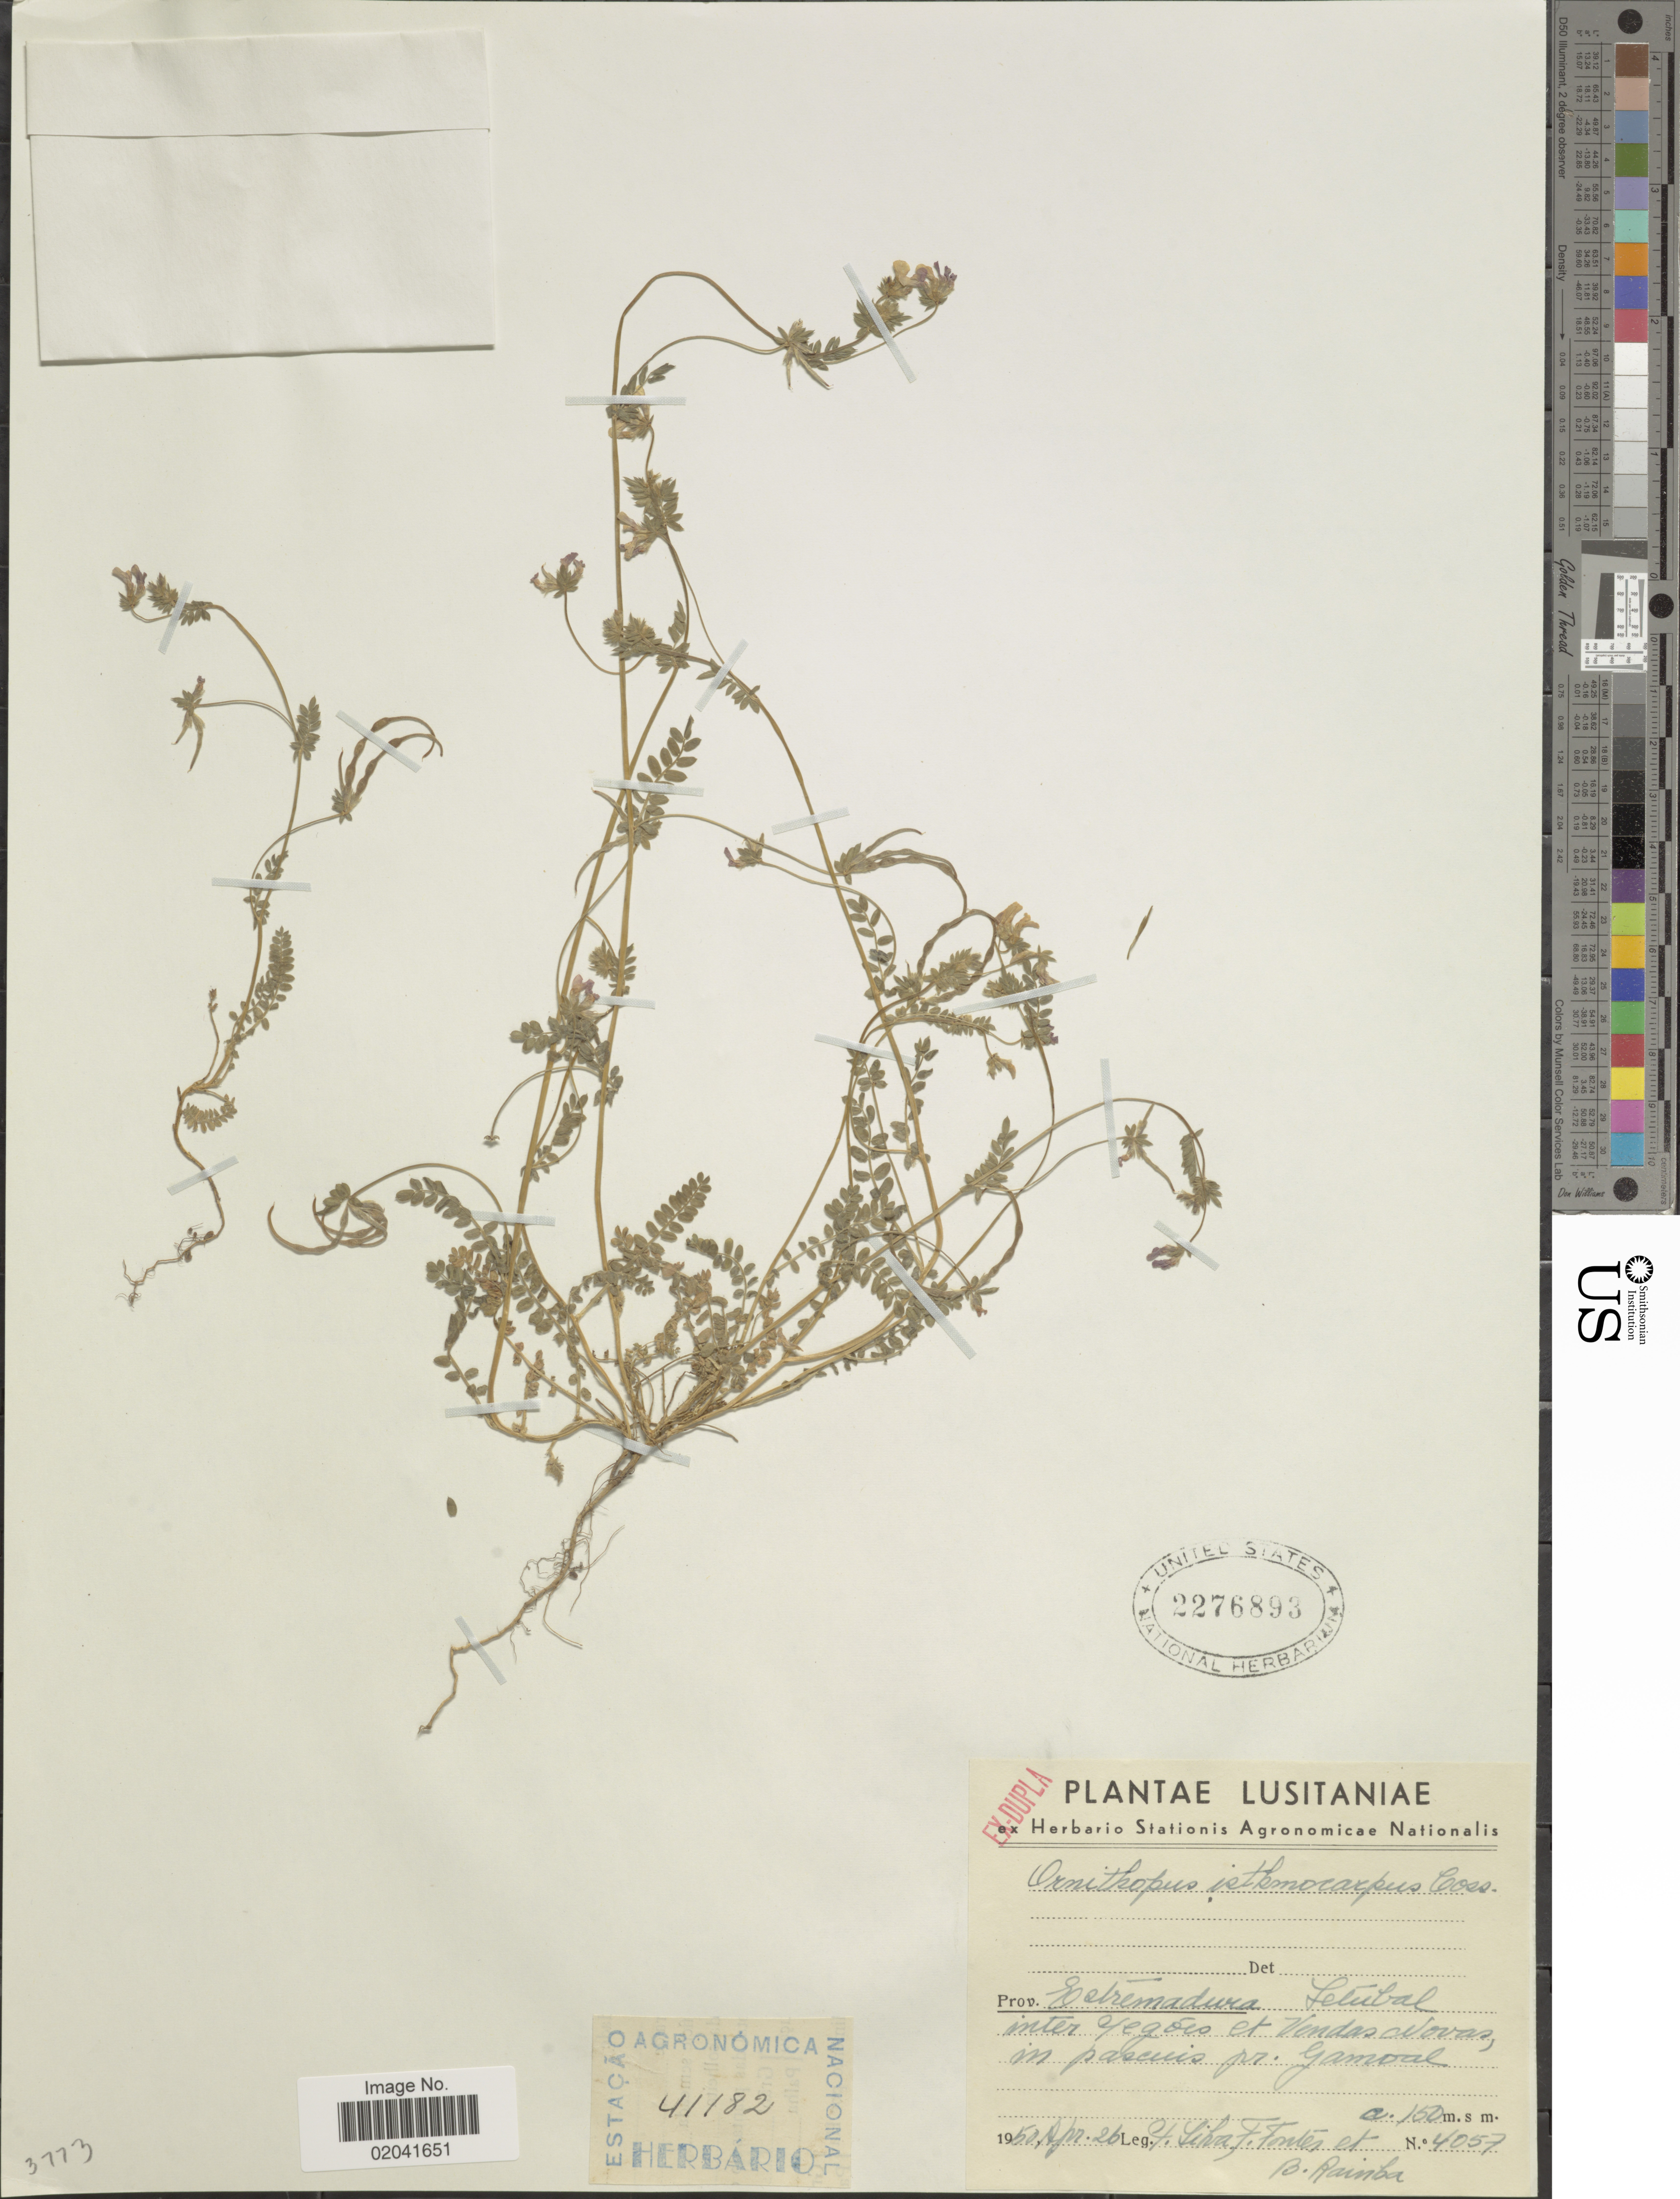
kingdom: Plantae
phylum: Tracheophyta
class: Magnoliopsida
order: Fabales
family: Fabaceae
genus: Ornithopus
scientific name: Ornithopus isthmocarpus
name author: Coss.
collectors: G. Silva, Fontes, F. & B. Rainha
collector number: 4057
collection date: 1950-04-26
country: Portugal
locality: Prov. Estremadura, Setubal, inter Gegoes et Vendas Novas [interpreted]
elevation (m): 150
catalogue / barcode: US 2276893